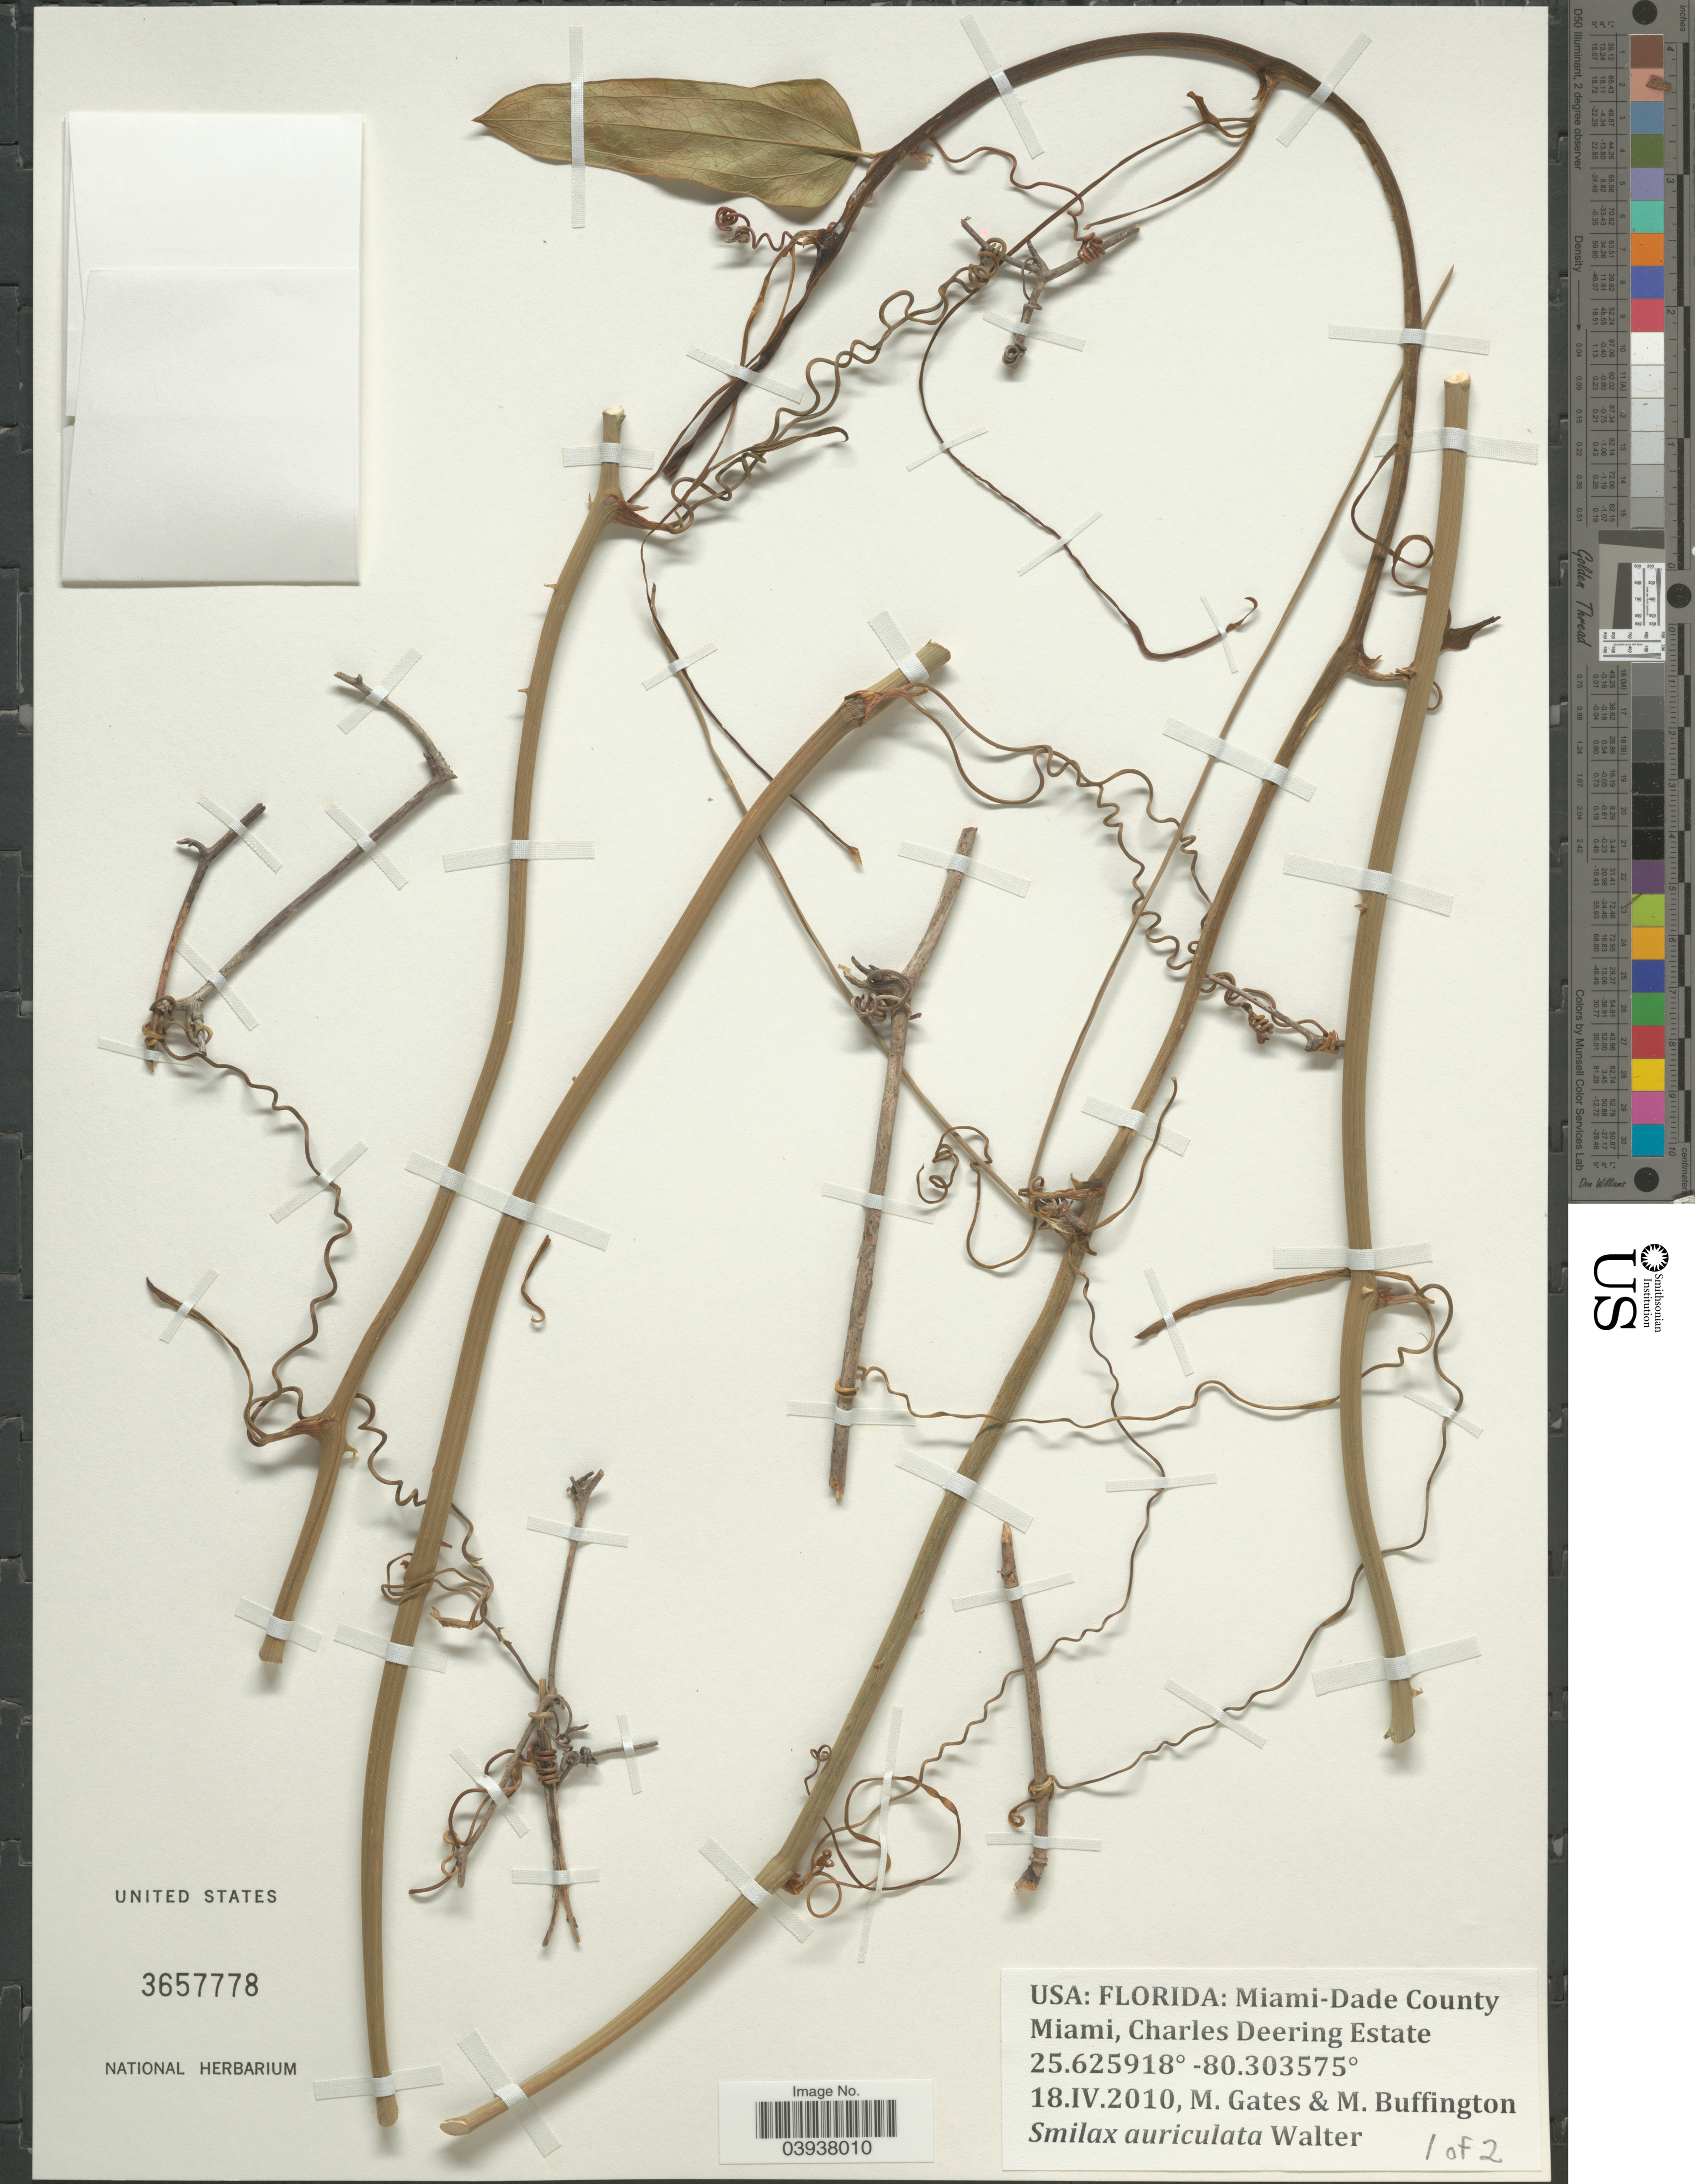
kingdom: Plantae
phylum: Tracheophyta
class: Liliopsida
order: Liliales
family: Smilacaceae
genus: Smilax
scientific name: Smilax auriculata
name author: Walter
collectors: M. Gates & M. Buffington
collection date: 2010-04-18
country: United States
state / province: Florida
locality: Miami-Dade County. Miami, Charles Deering Estate.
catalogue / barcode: US 3657778